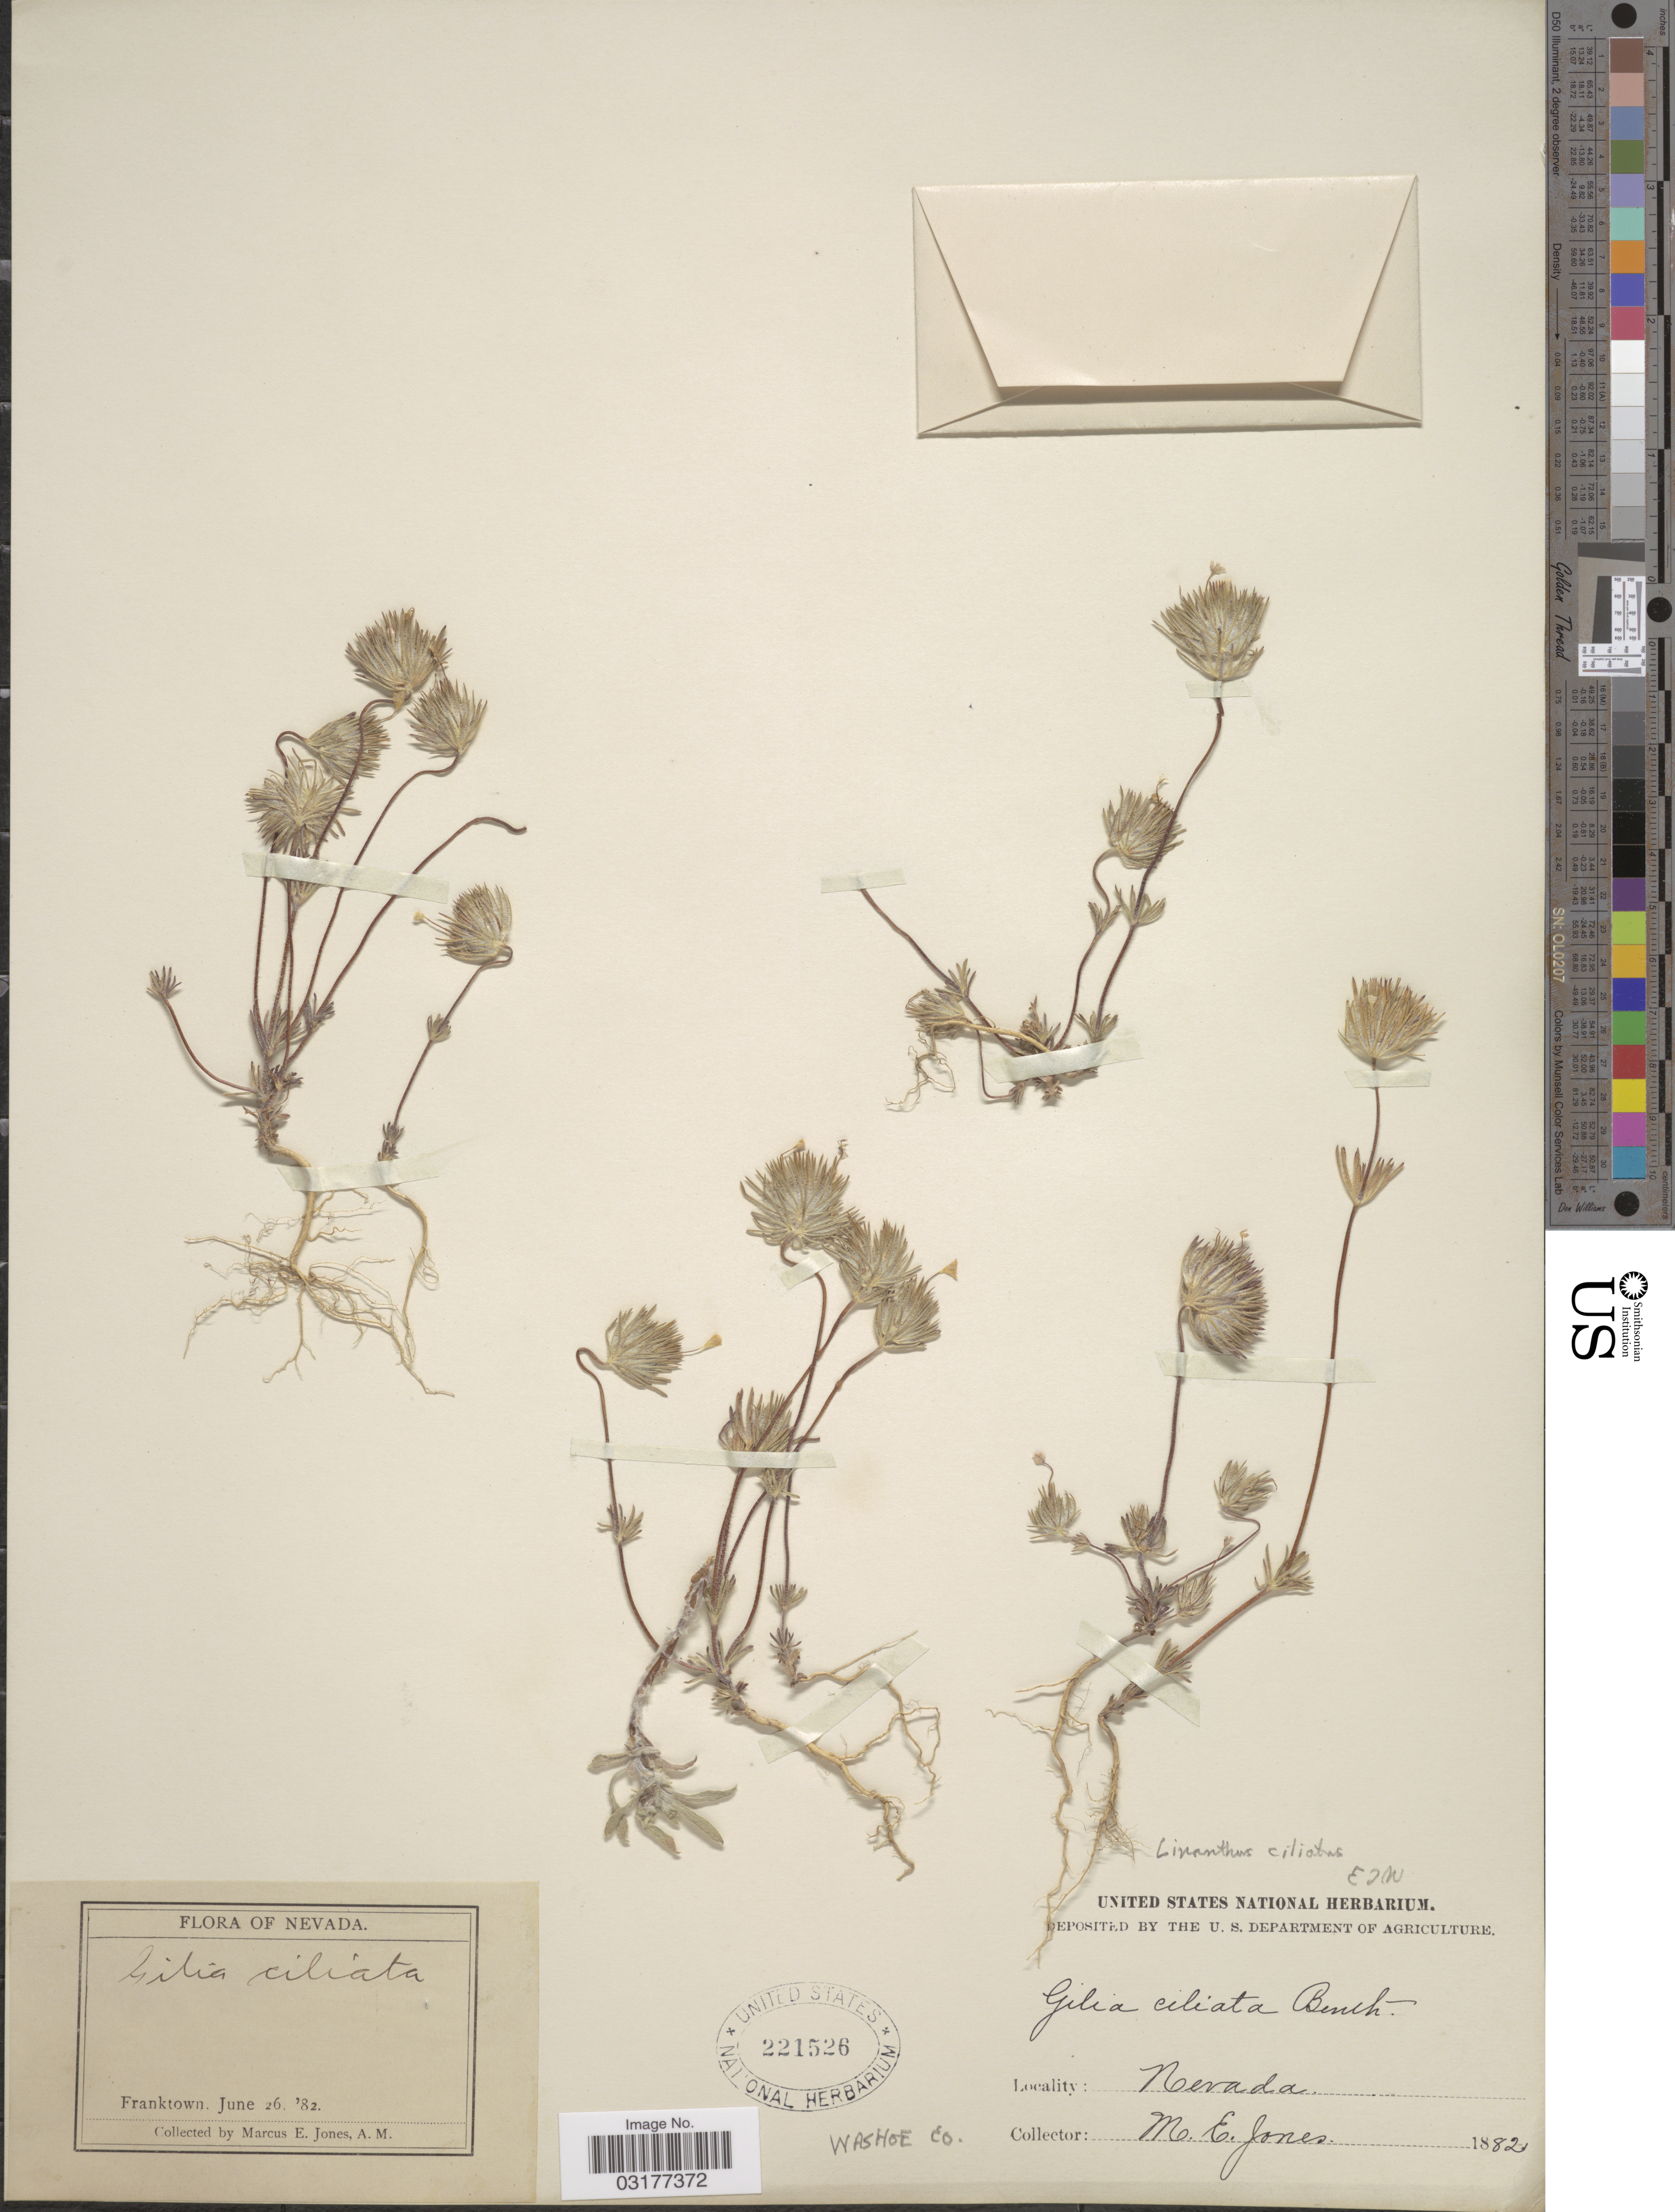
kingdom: Plantae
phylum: Tracheophyta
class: Magnoliopsida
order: Ericales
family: Polemoniaceae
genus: Leptosiphon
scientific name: Leptosiphon ciliatus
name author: (Benth.) Jeps.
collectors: M. E. Jones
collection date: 1882-06-26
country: United States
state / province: Nevada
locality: Franktown. Washoe Co.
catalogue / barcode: US 221526